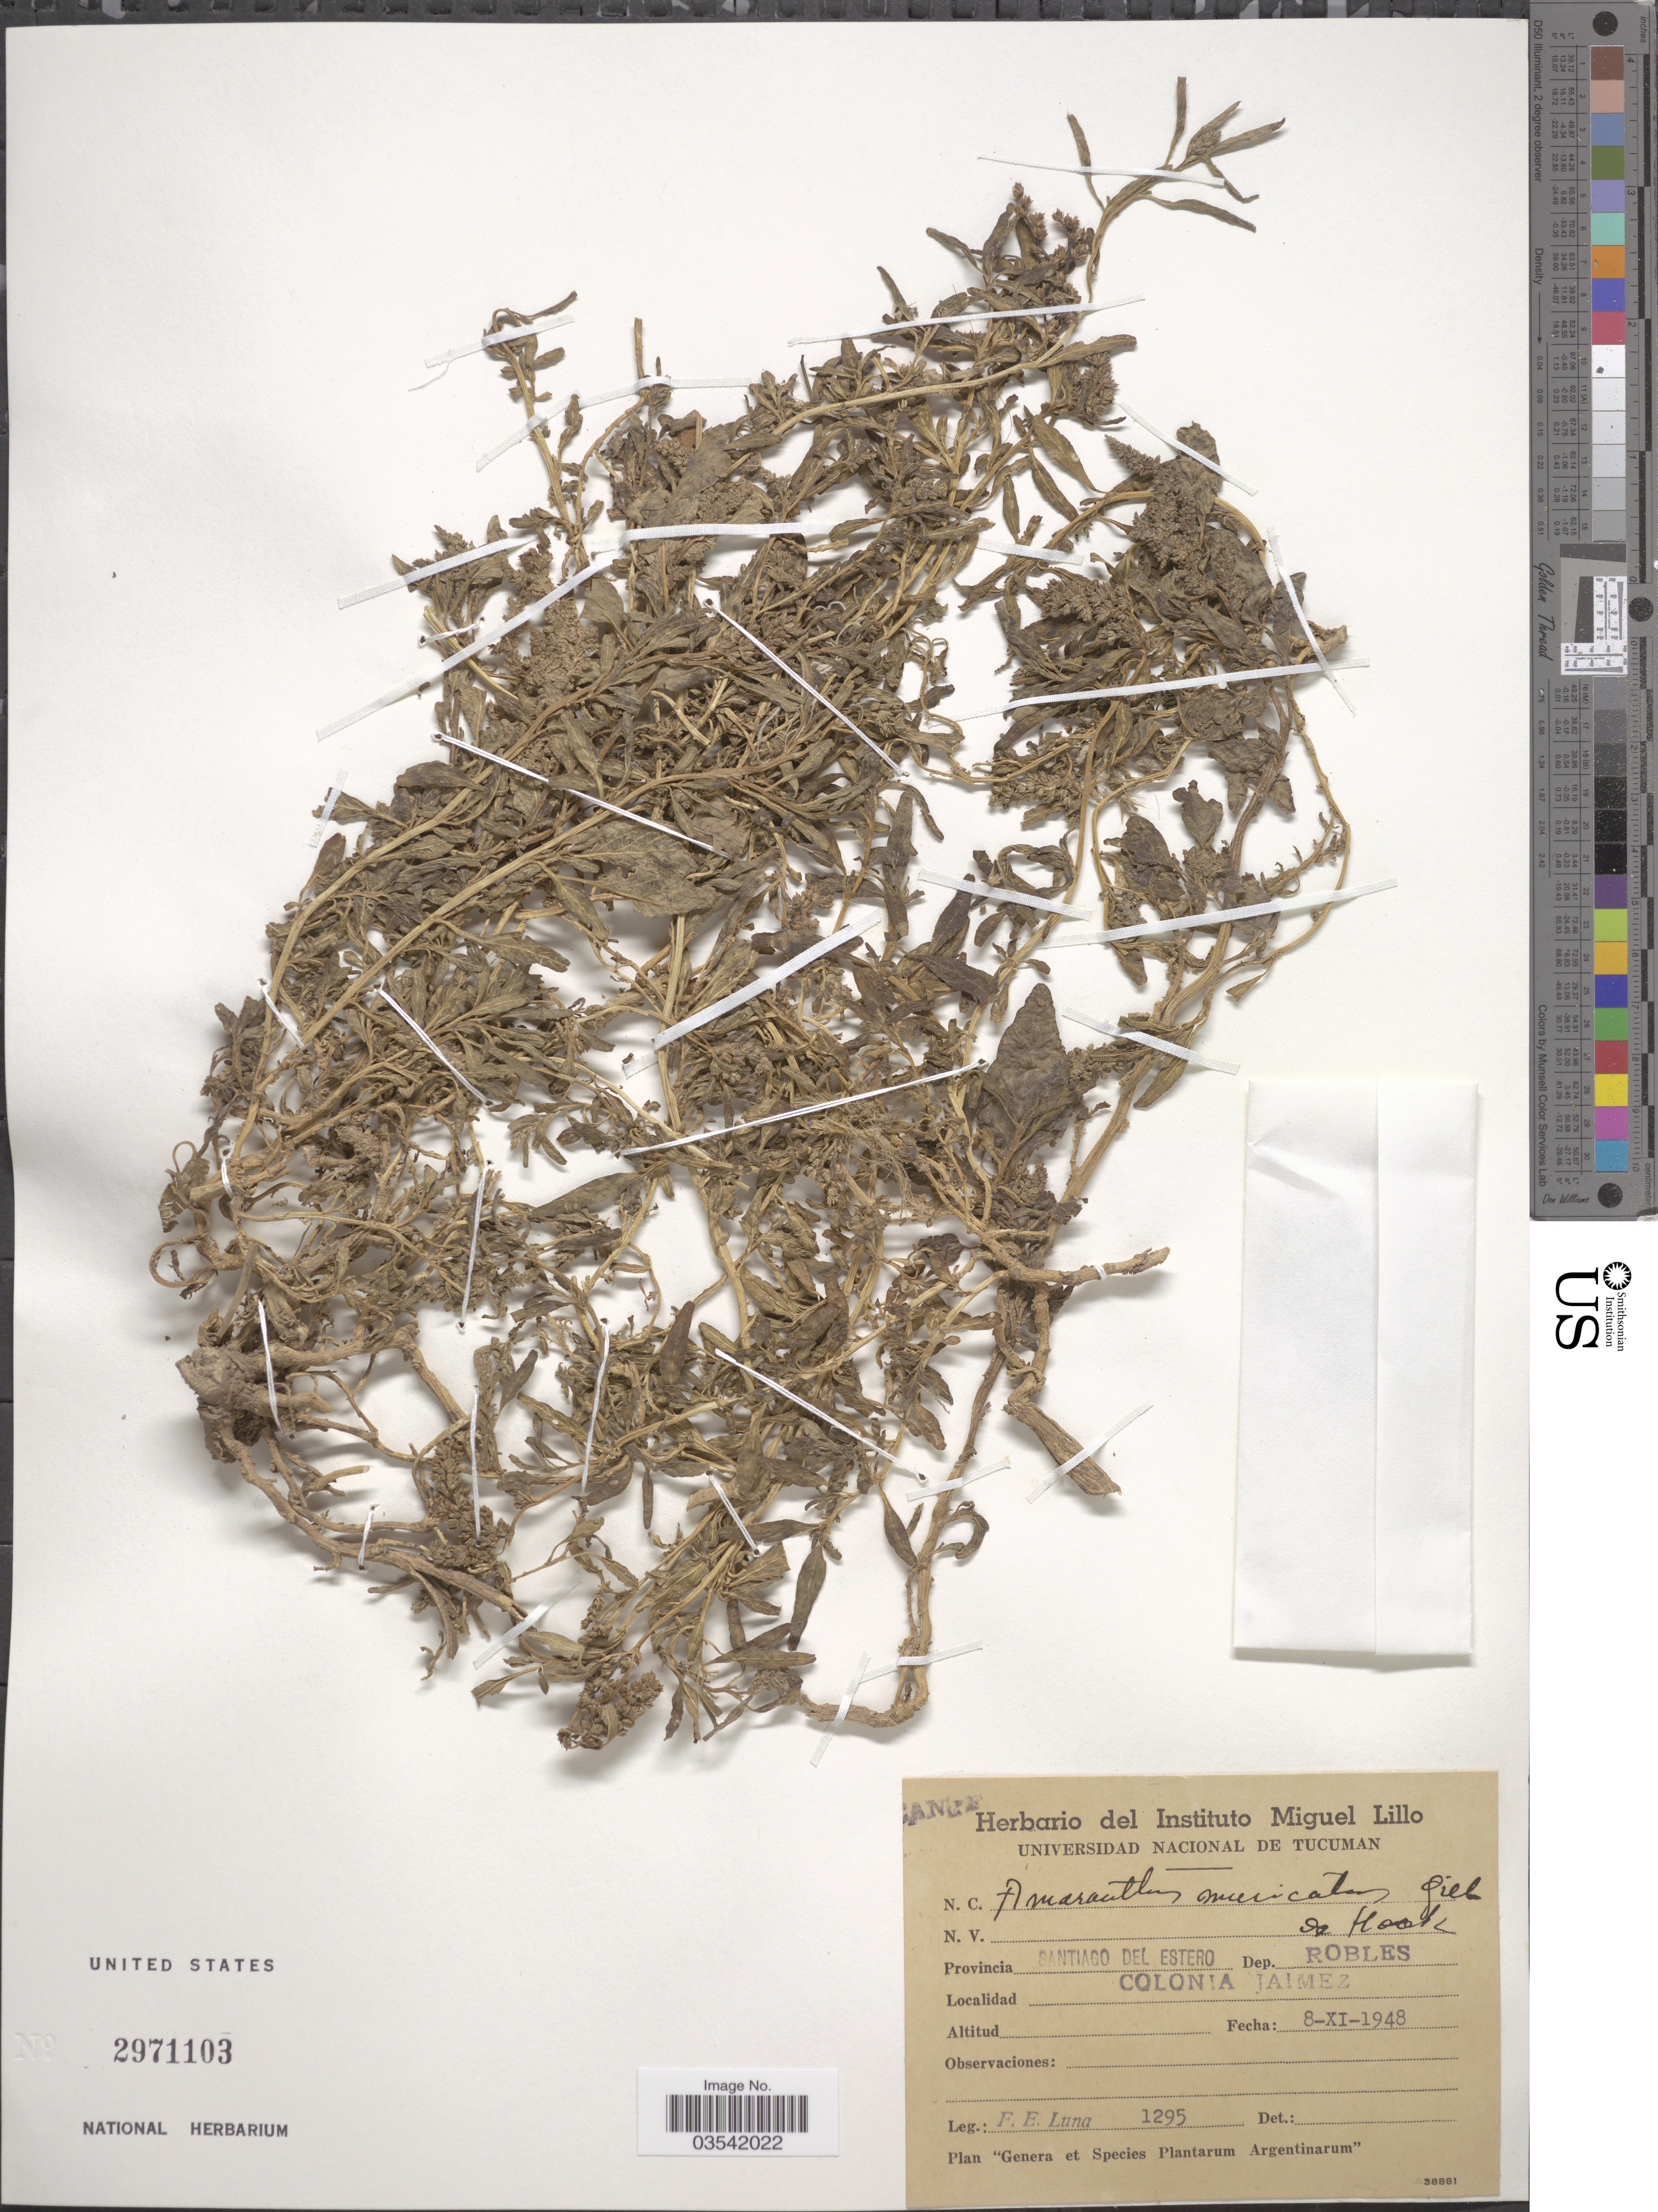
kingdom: Plantae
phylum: Tracheophyta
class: Magnoliopsida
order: Caryophyllales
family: Amaranthaceae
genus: Amaranthus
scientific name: Amaranthus muricatus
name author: (Moq.) Hieron.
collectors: F. E. Luna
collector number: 1295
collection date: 1948-11-08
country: Argentina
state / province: Santiago del Estero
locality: Dep. Robles. Colonia Jaimez.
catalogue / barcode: US 2971103